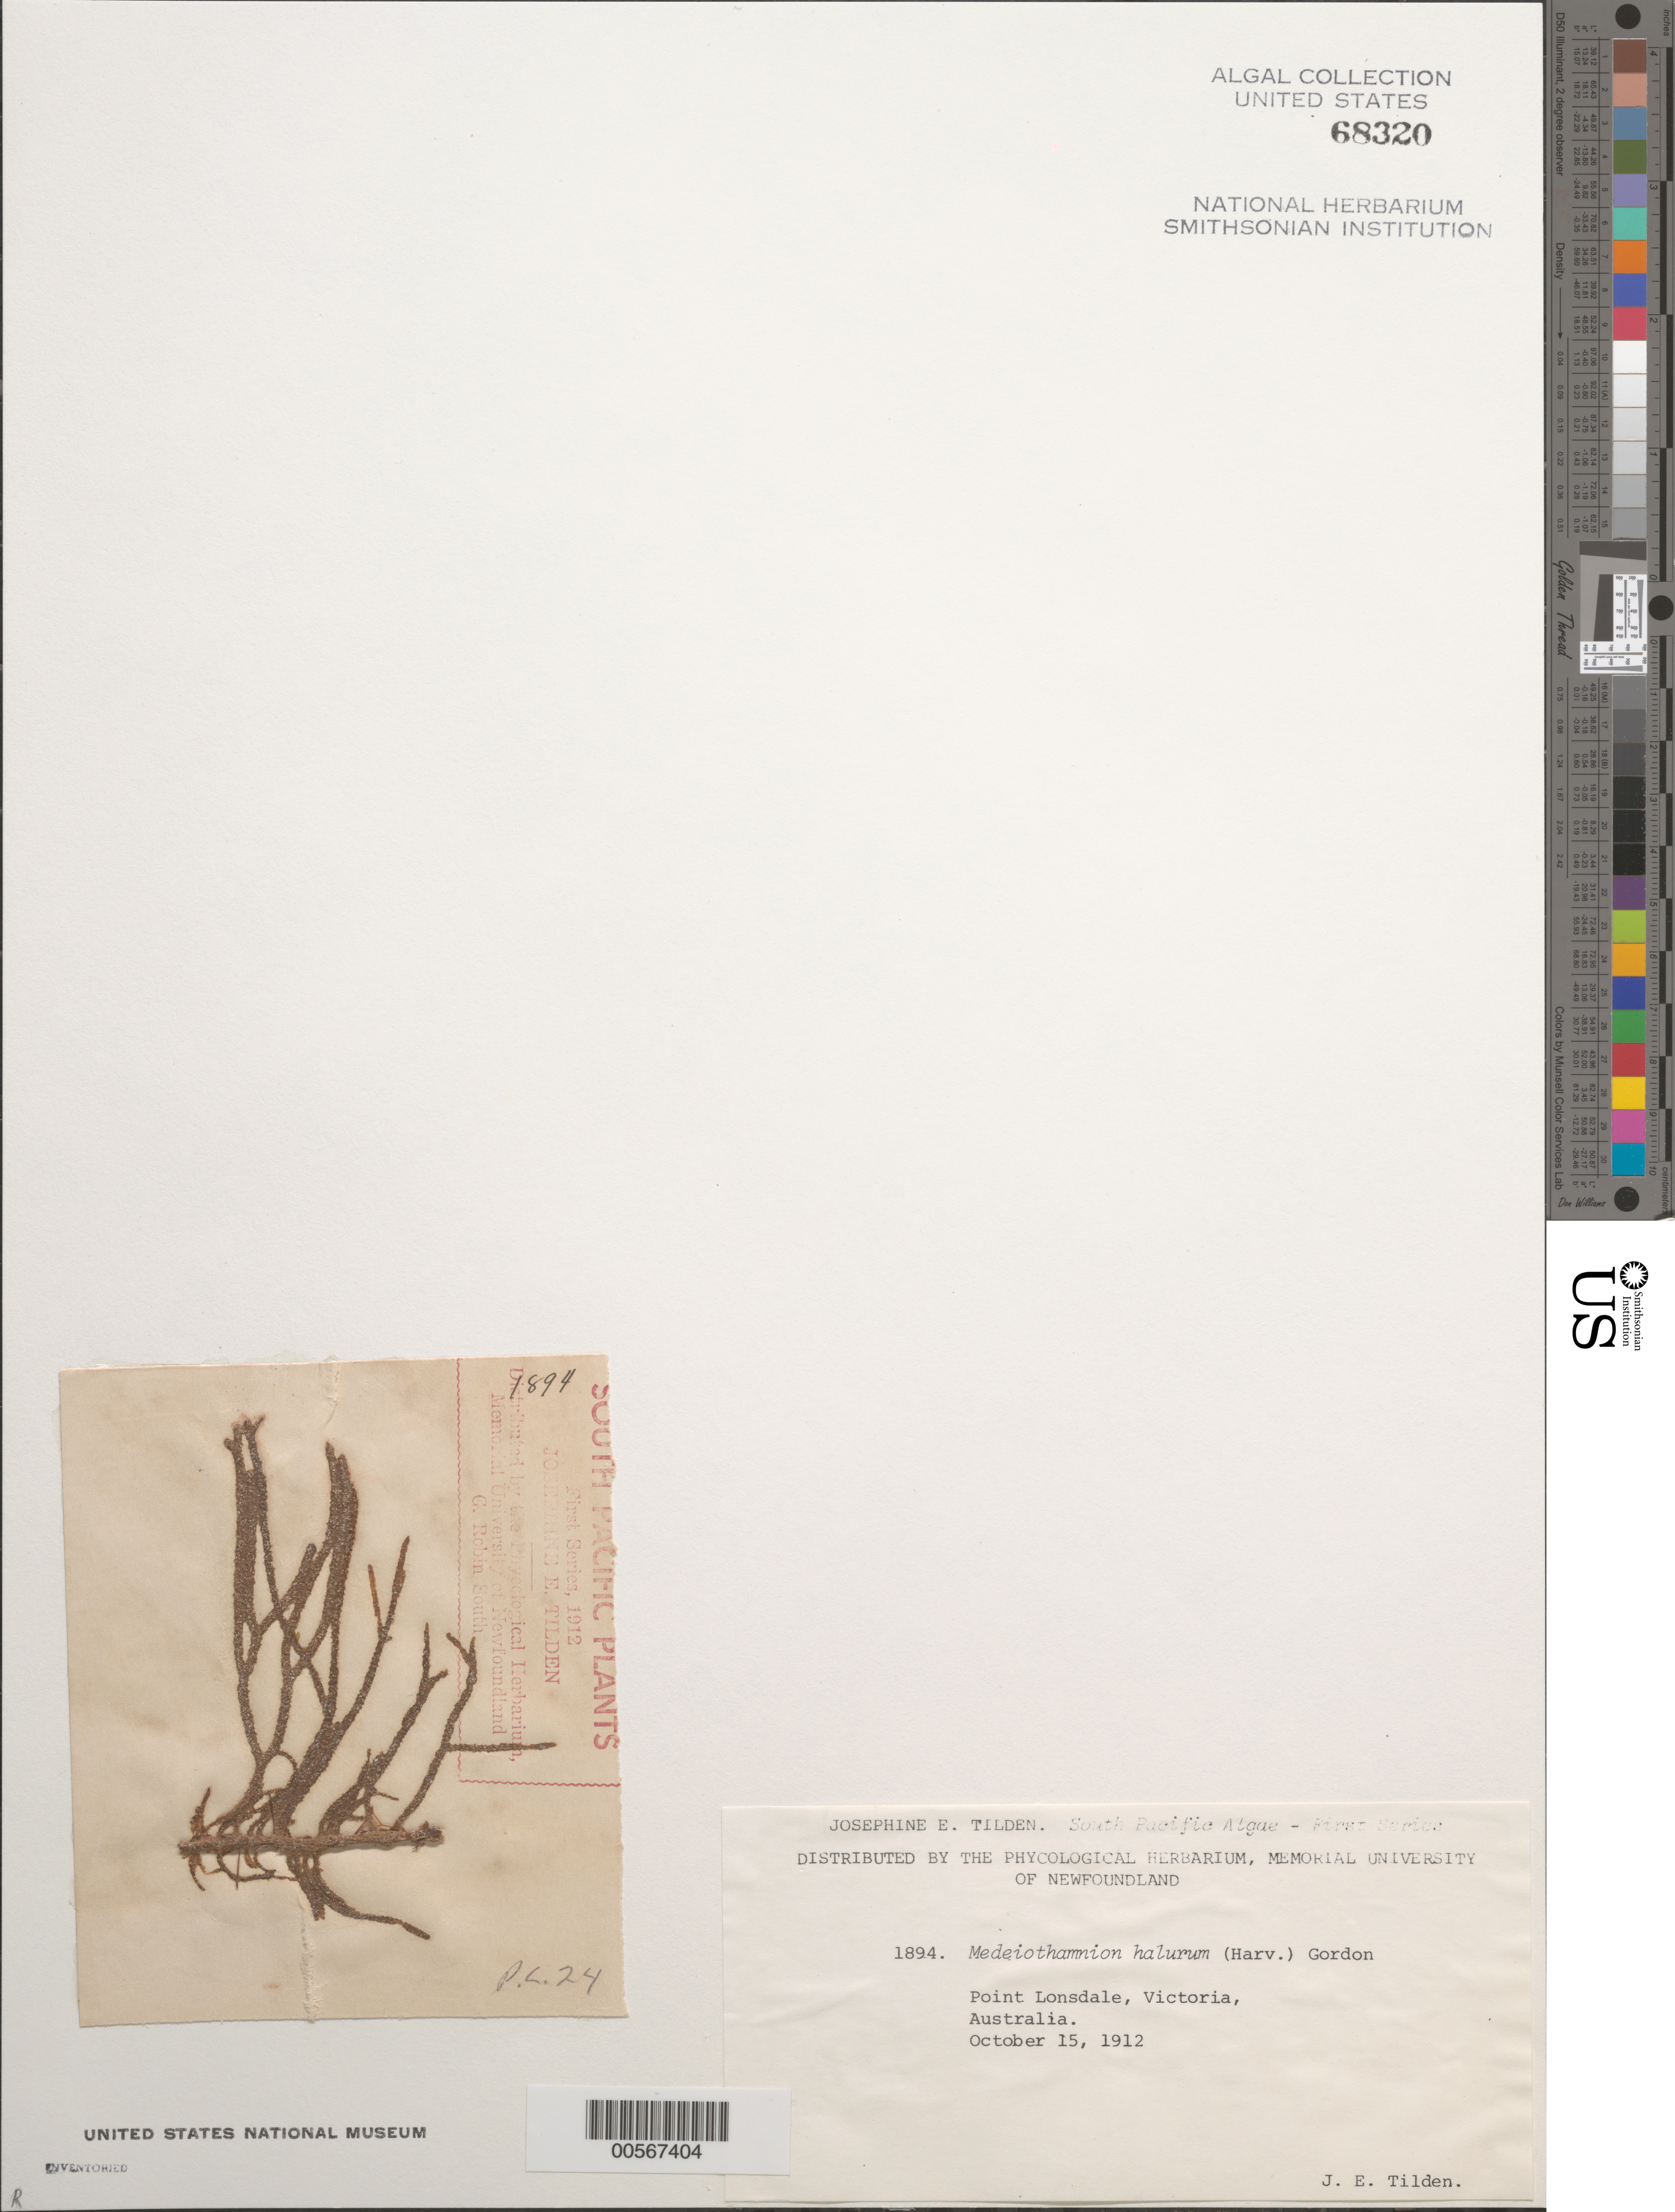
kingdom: Plantae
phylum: Rhodophyta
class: Florideophyceae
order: Ceramiales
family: Wrangeliaceae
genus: Medeiothamnion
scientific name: Medeiothamnion halurus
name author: (Harv.) Gordon-Mills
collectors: J. E. Tilden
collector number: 1894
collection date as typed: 15 Oct 1912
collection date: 1912-10-15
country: Australia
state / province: Victoria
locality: Point lonsdale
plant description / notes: Tilden, South Pacific Plants, First Series, 1912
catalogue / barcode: US 68320